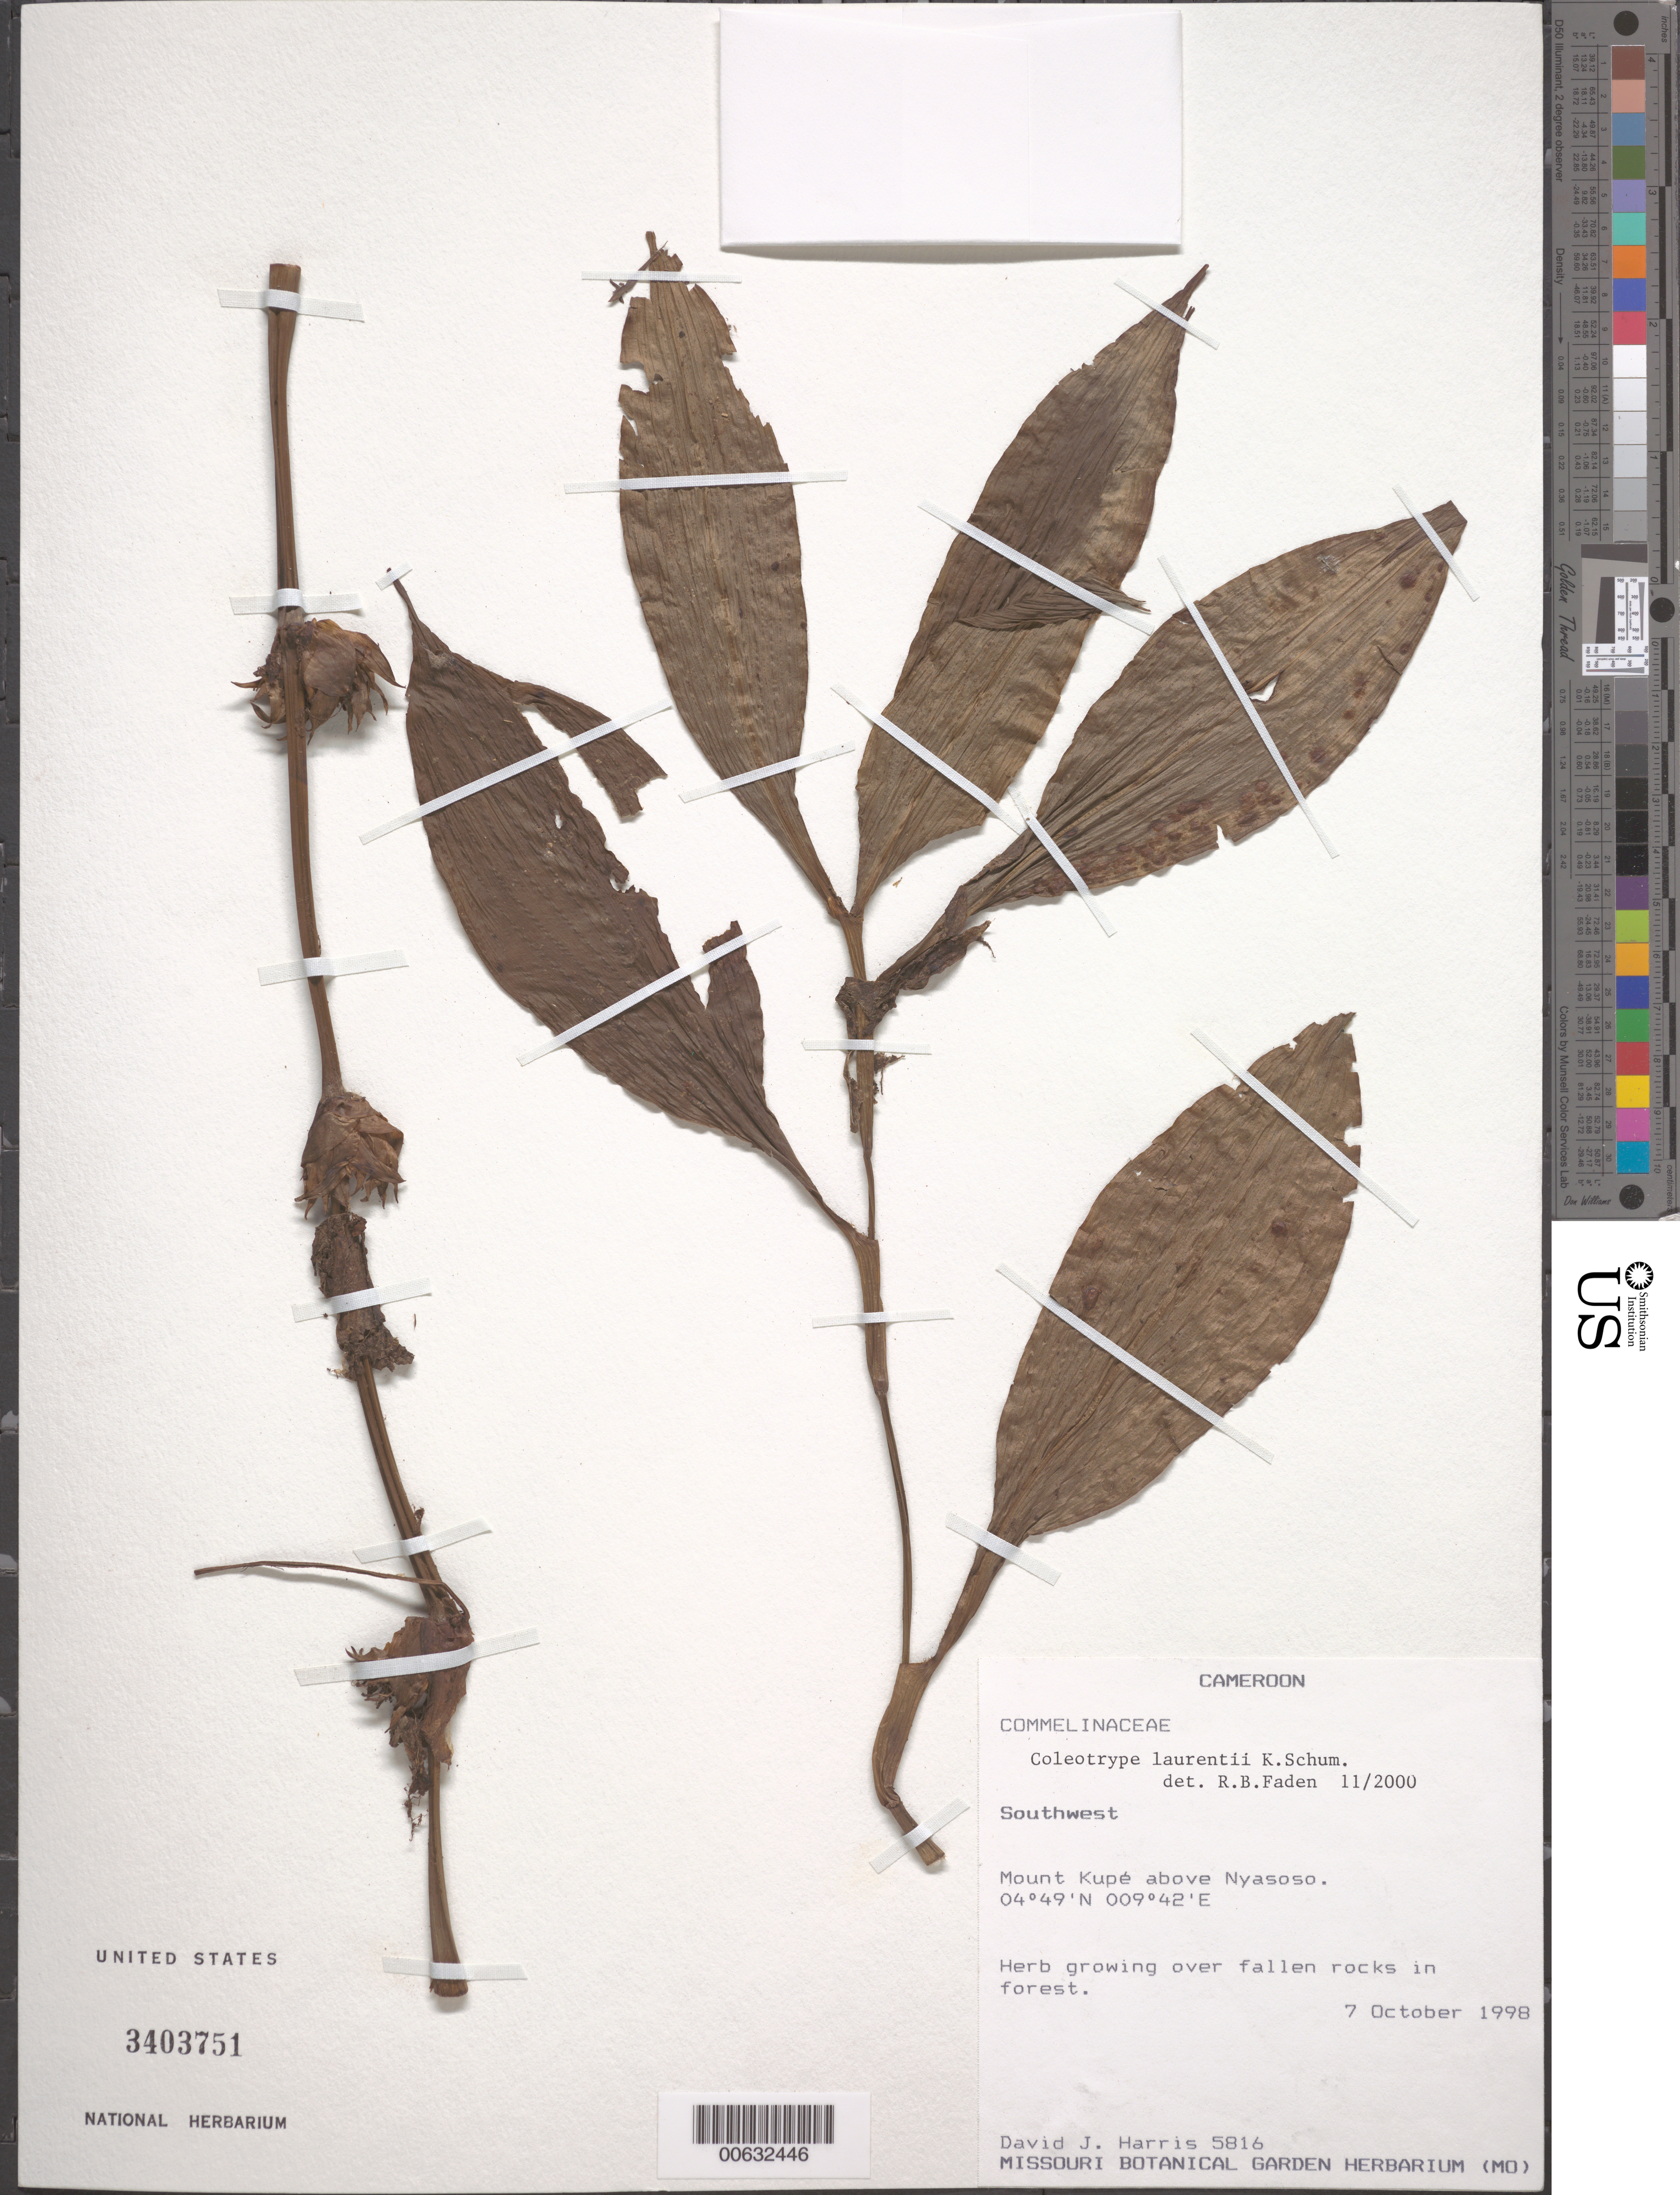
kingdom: Plantae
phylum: Tracheophyta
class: Liliopsida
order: Commelinales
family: Commelinaceae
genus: Coleotrype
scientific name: Coleotrype laurentii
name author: K. Schum.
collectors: D. J. Harris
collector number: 5816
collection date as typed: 07 Oct 1998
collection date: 1998-10-07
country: Cameroon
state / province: Sud-Ouest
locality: Mount Kupe above Nyasoso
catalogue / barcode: US 3403751